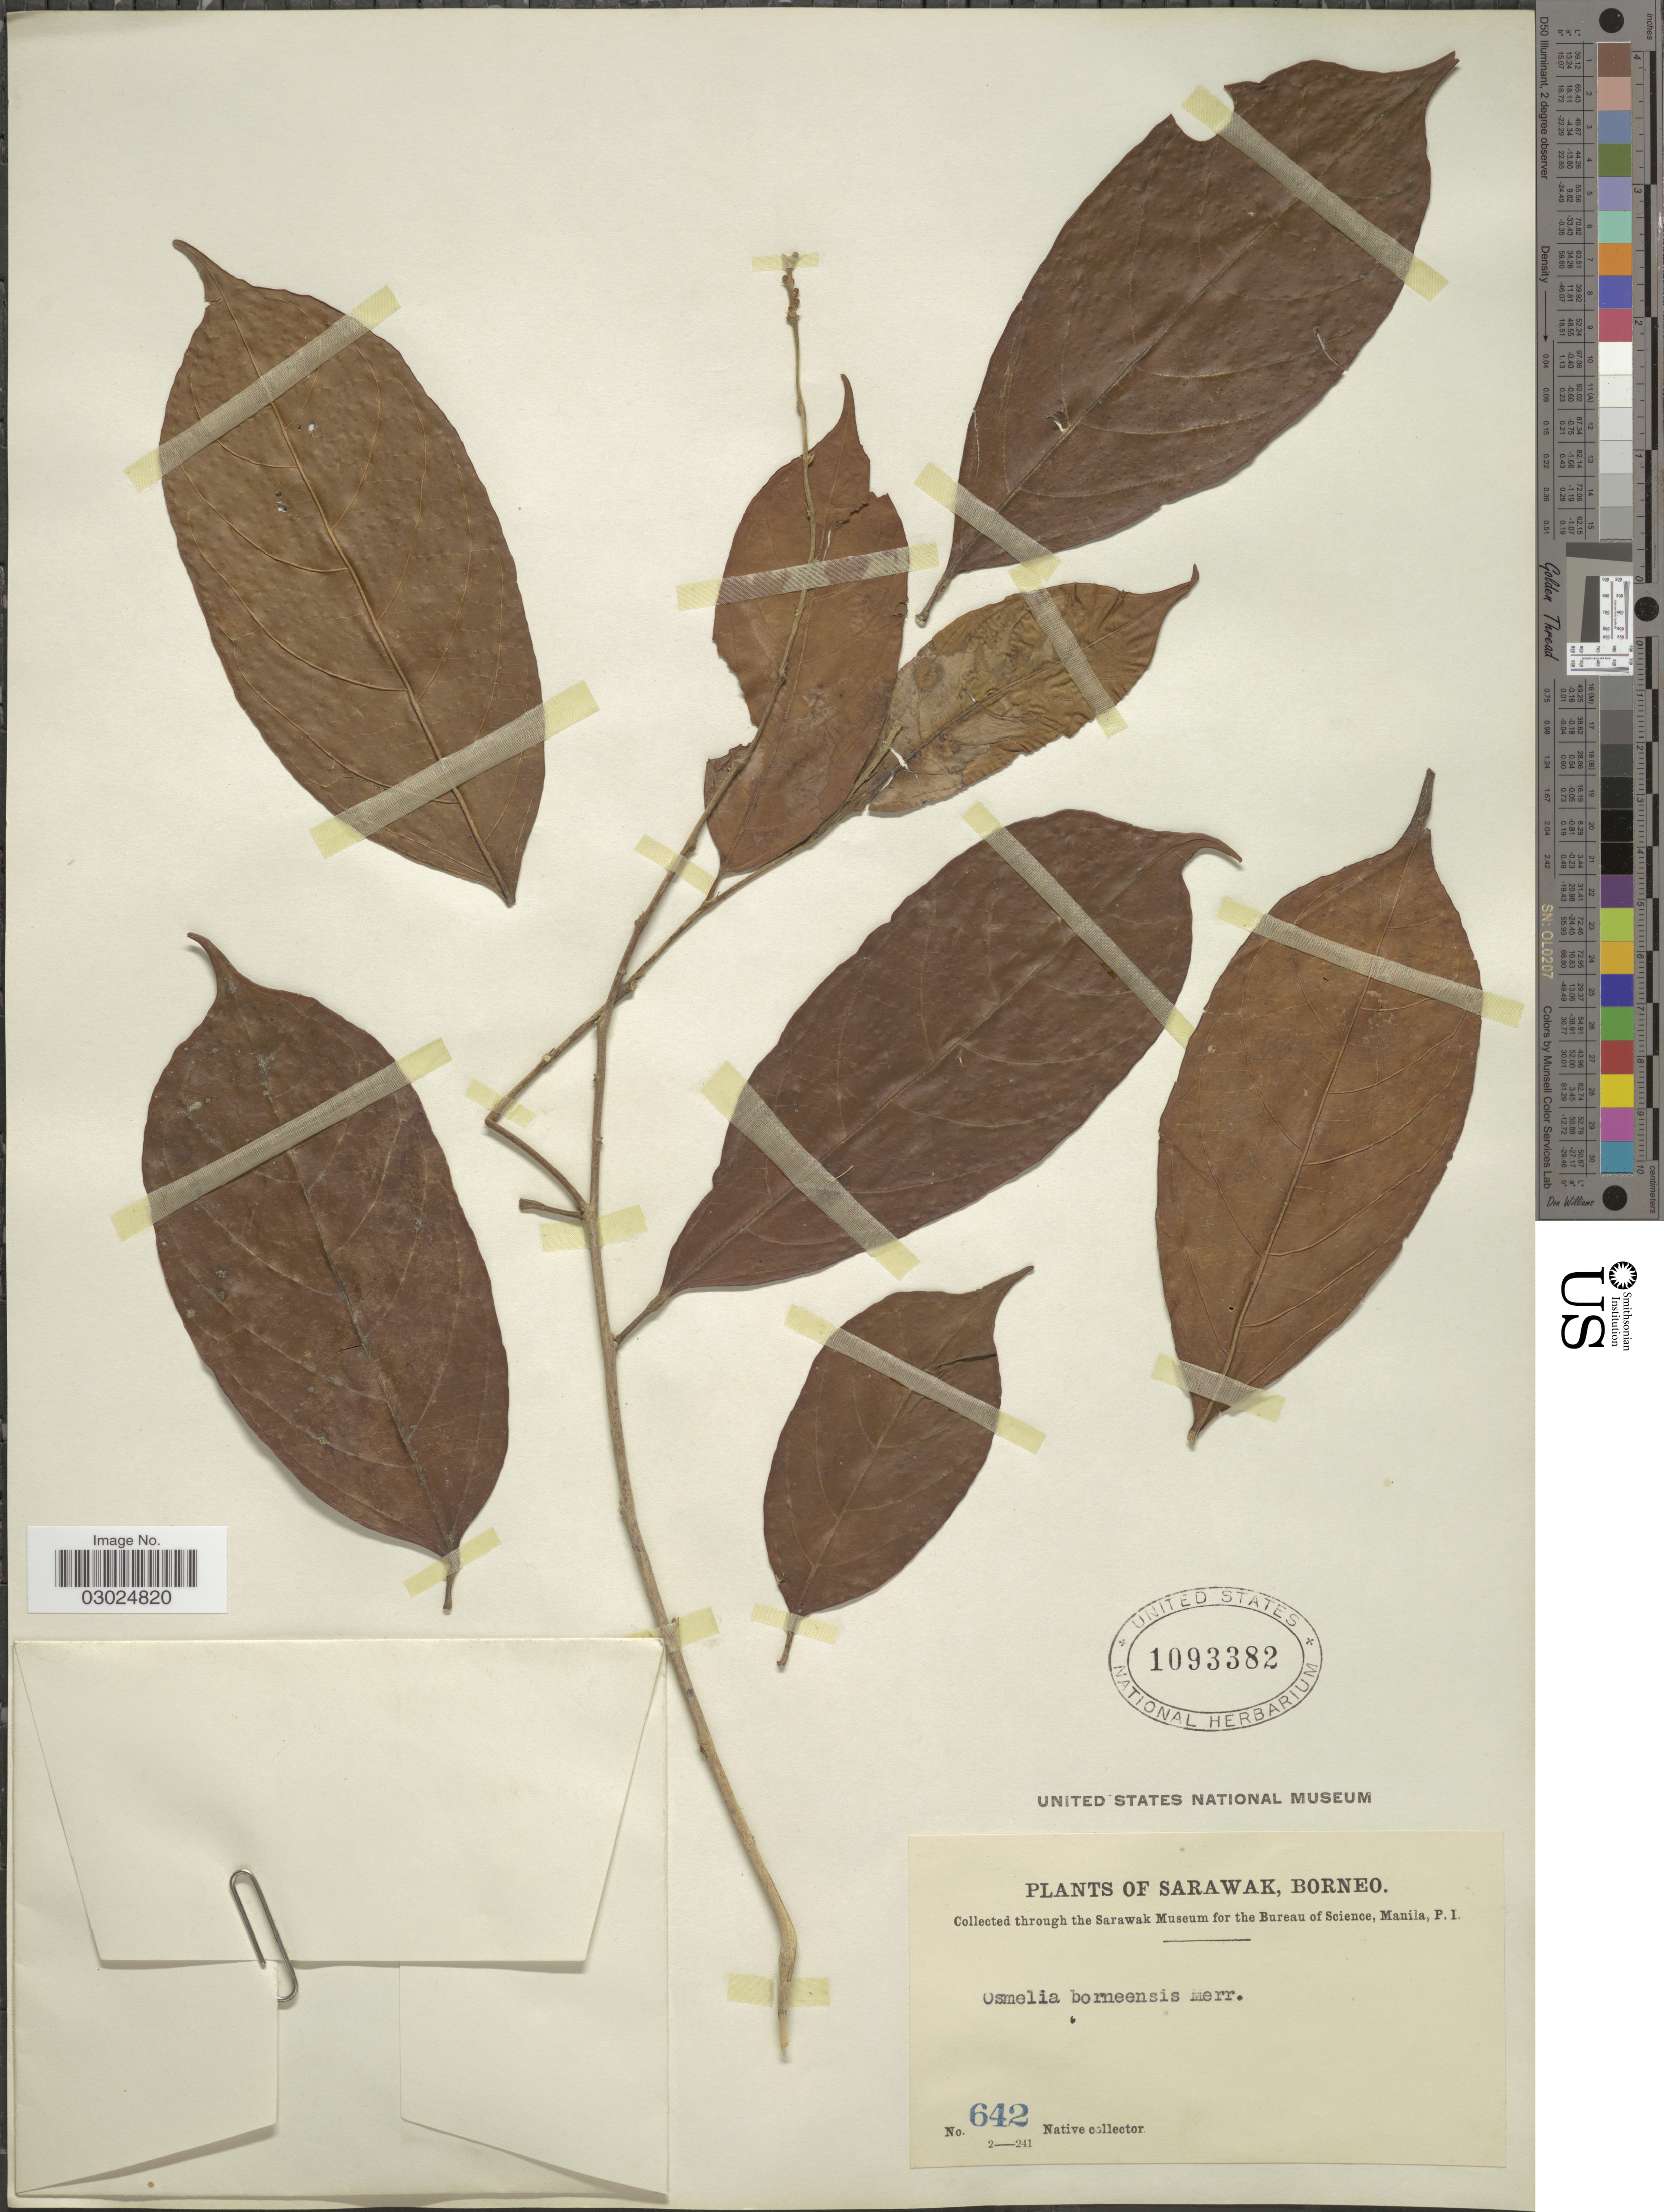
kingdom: Plantae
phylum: Tracheophyta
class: Magnoliopsida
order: Malpighiales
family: Salicaceae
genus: Osmelia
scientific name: Osmelia borneensis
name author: Merr.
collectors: Native collector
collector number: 642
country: Malaysia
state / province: Sarawak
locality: Borneo.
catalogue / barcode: US 1093382